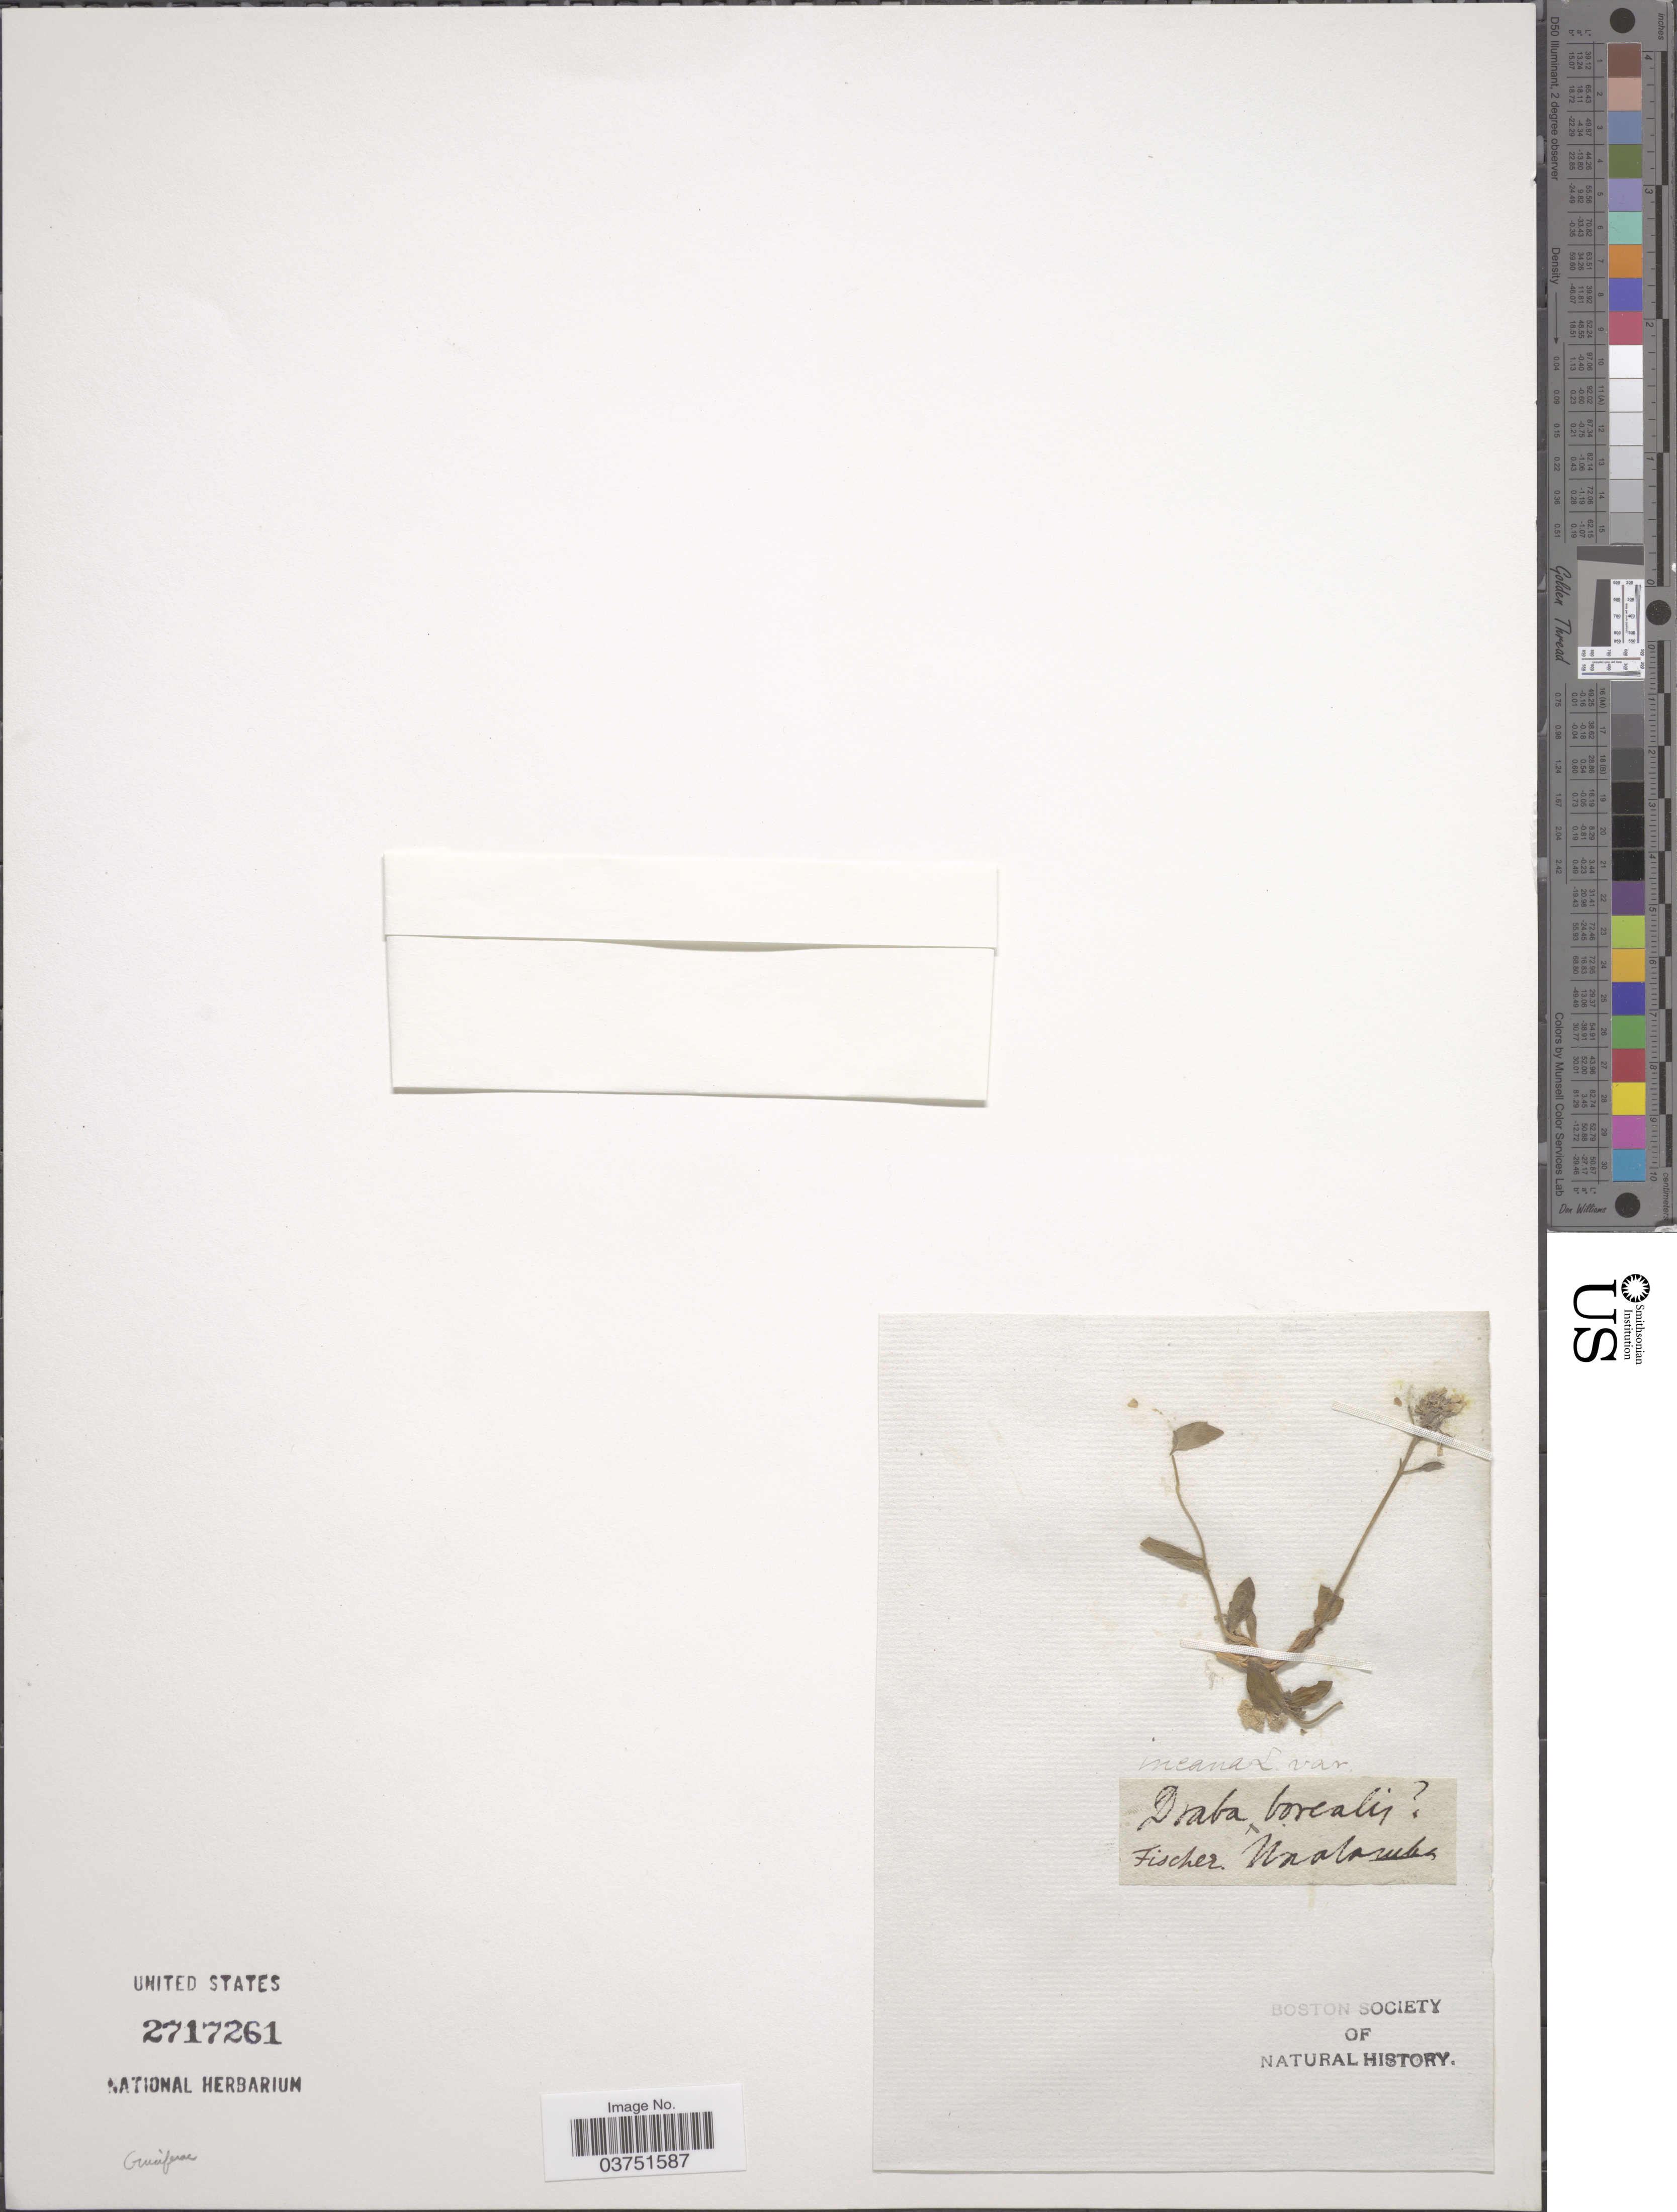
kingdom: Plantae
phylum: Tracheophyta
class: Magnoliopsida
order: Brassicales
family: Brassicaceae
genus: Draba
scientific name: Draba incana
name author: L.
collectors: -- Fischer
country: United States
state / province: Alaska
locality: Unalaska.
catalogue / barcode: US 2717261